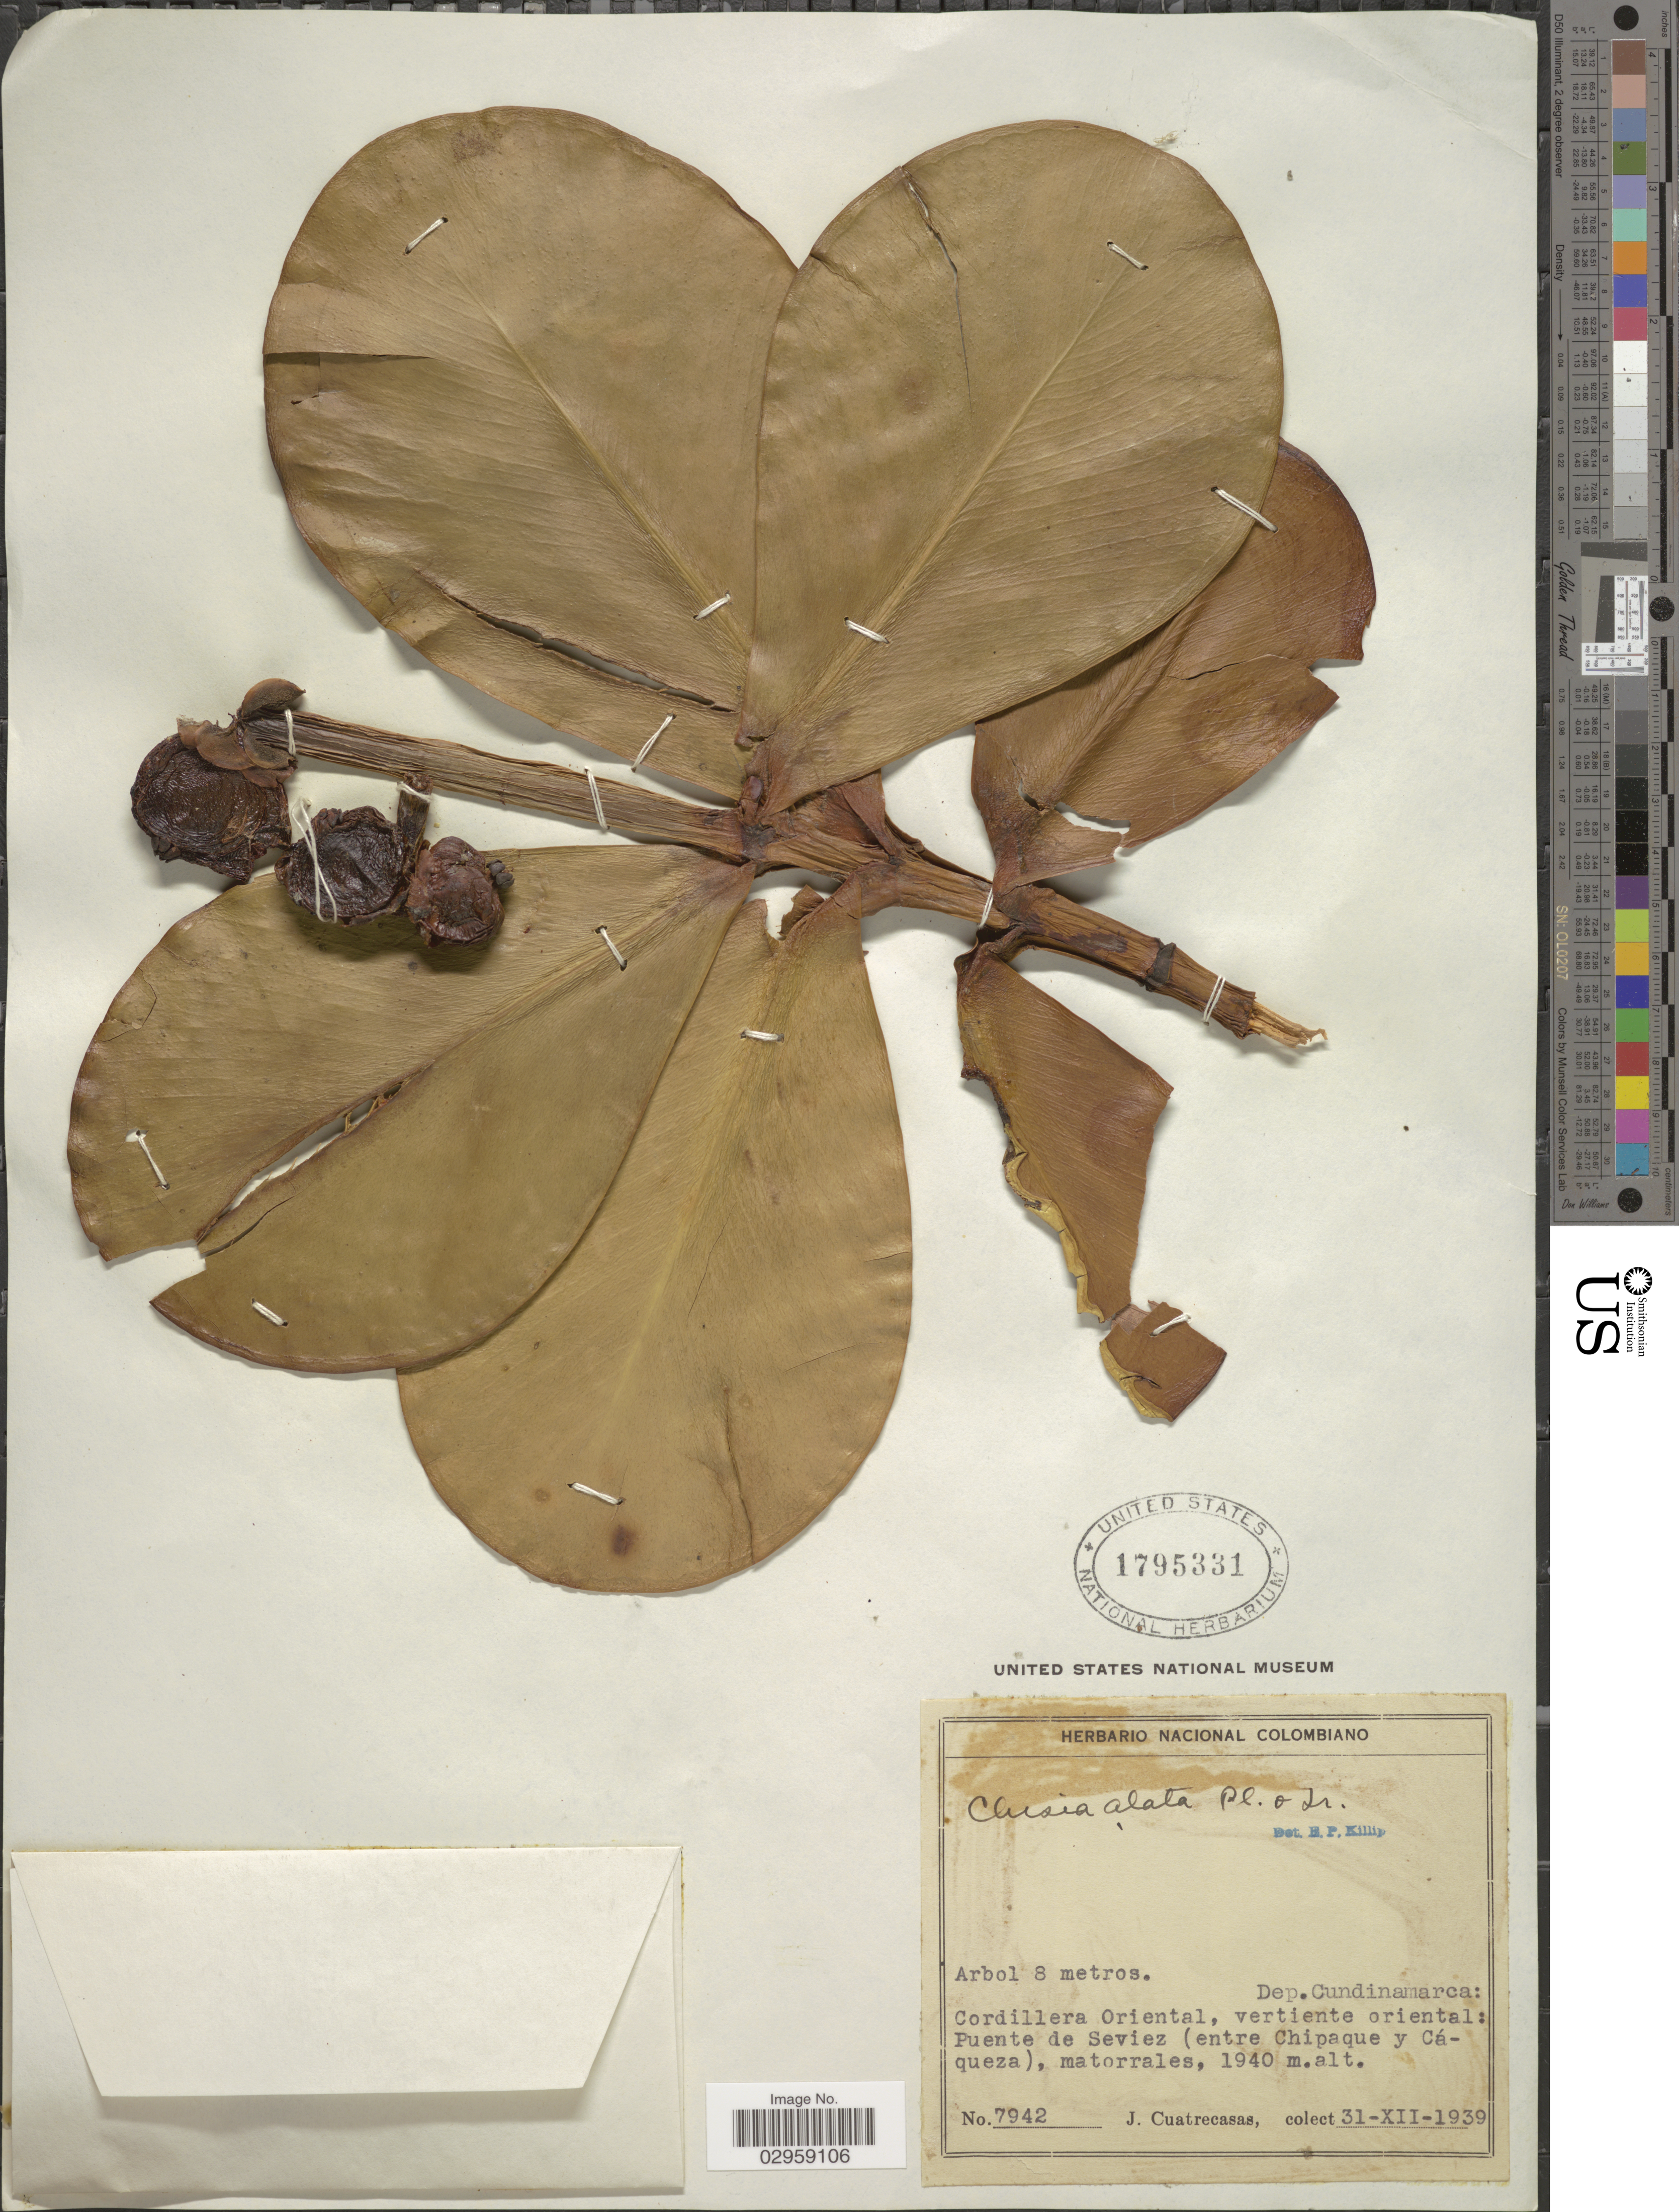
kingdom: Plantae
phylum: Tracheophyta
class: Magnoliopsida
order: Malpighiales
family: Clusiaceae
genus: Clusia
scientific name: Clusia alata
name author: Triana & Planch.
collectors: J. Cuatrecasas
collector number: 7942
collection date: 1939-12-31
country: Colombia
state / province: Cundinamarca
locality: Dep. Cundinamarca: Cordillera Oriental, vertiente oriental: Puente de Seviez (entre Chipaque y Cáqueza).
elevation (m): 1940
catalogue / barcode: US 1795331